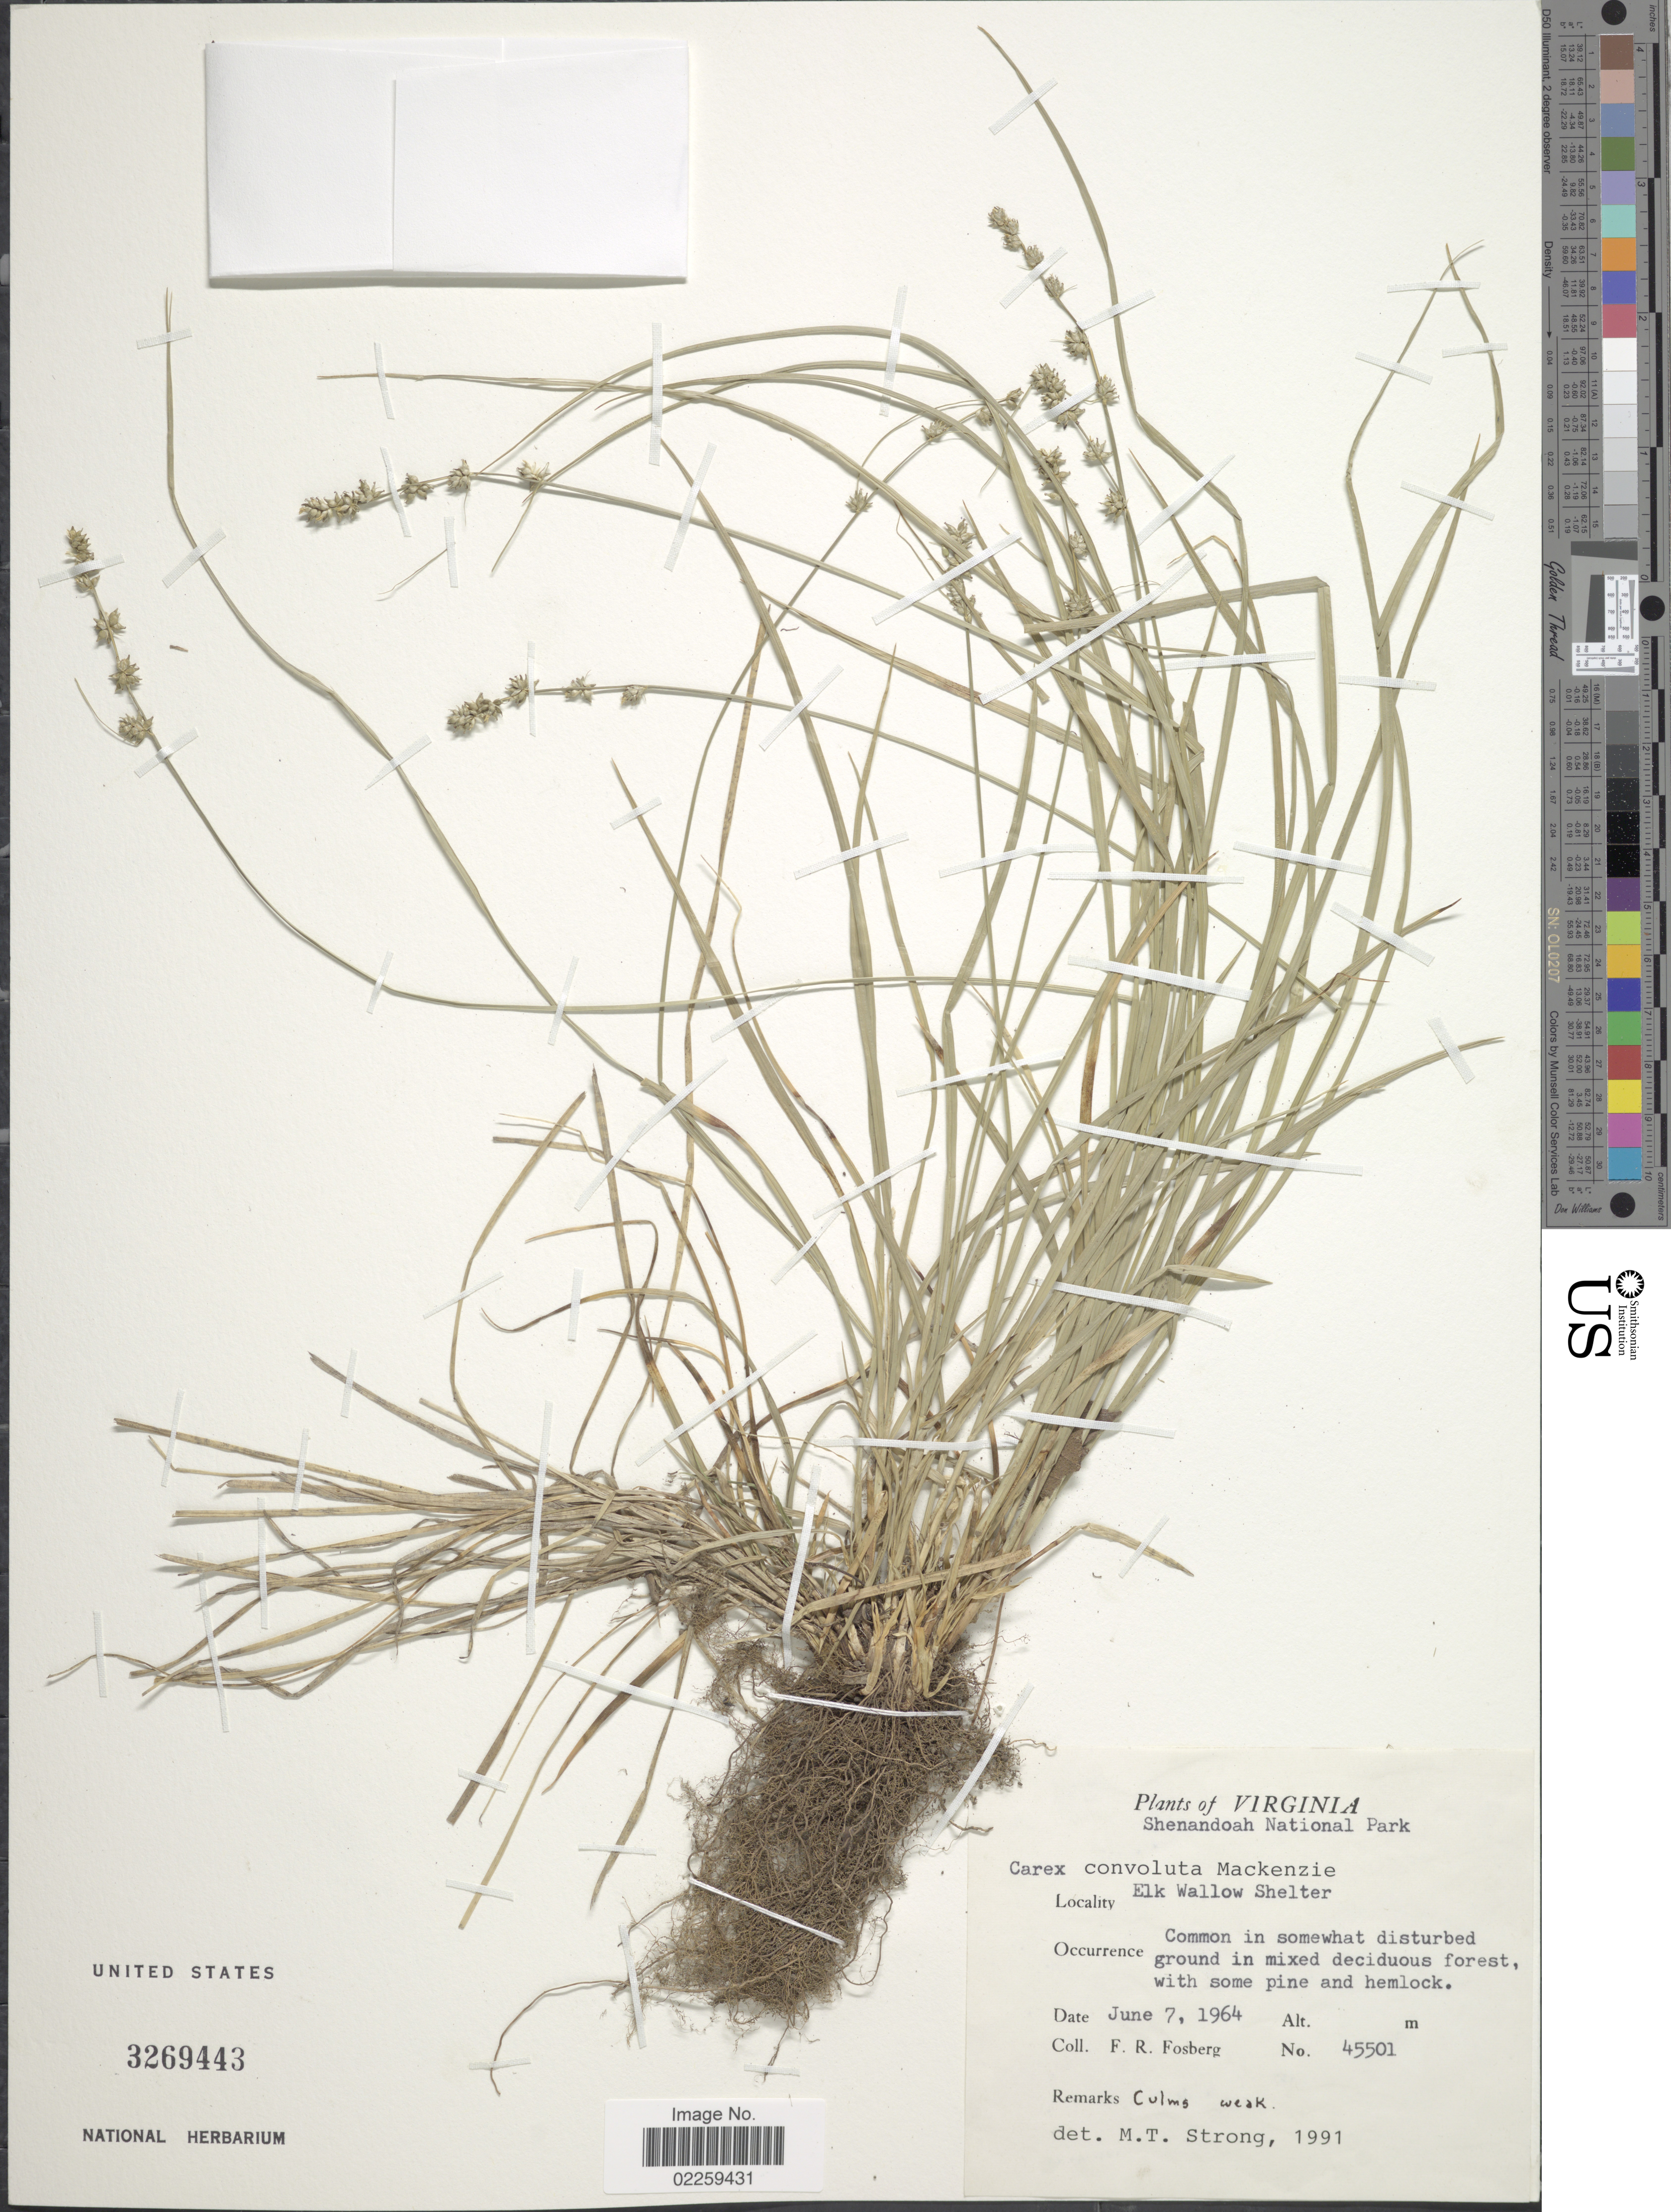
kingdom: Plantae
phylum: Tracheophyta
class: Liliopsida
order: Poales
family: Cyperaceae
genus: Carex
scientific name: Carex rosea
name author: Willd.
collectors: F. R. Fosberg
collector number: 45501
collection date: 1964-06-07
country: United States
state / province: Virginia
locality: Virginia. Elk Wallow Shelter. Shehandoah National Park.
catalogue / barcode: US 3269443